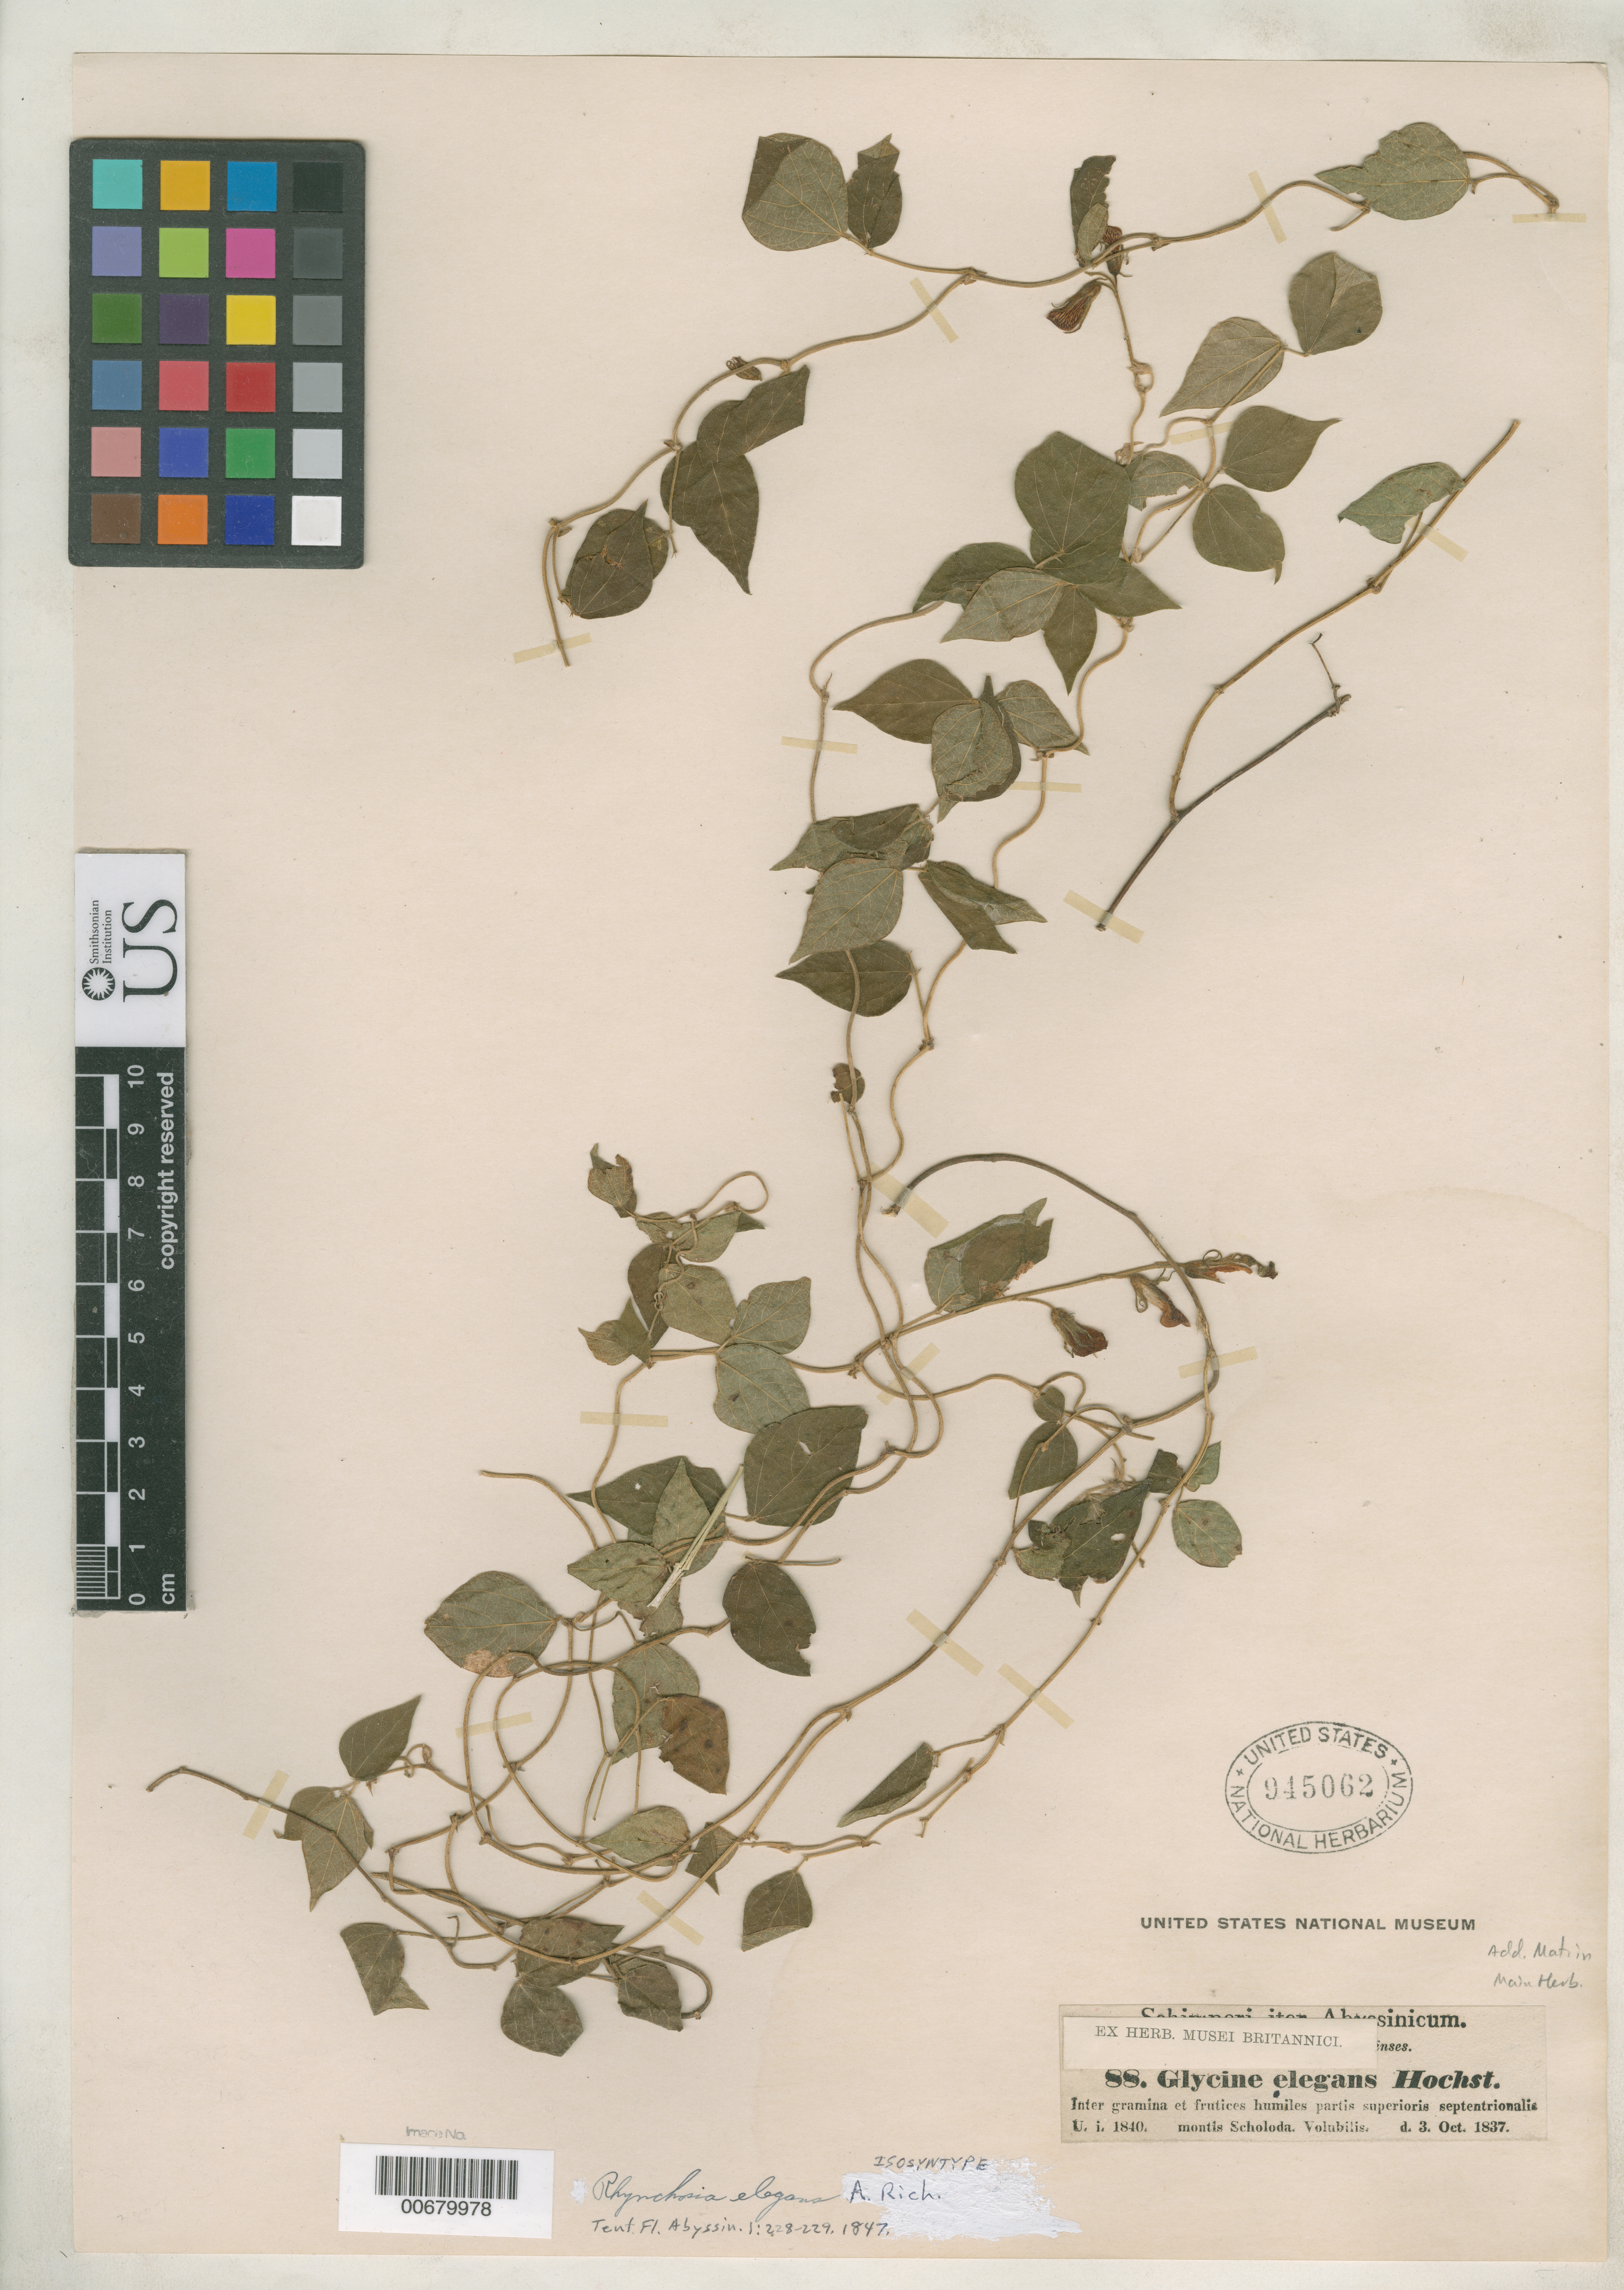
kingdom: Plantae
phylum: Tracheophyta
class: Magnoliopsida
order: Fabales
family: Fabaceae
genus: Rhynchosia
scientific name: Rhynchosia elegans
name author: A. Rich.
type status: Isosyntype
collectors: G. W. Schimper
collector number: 88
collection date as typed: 03 Oct 1837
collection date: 1837-10-03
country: Ethiopia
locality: Montis Scholoda. Volubilis.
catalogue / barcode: US 945062